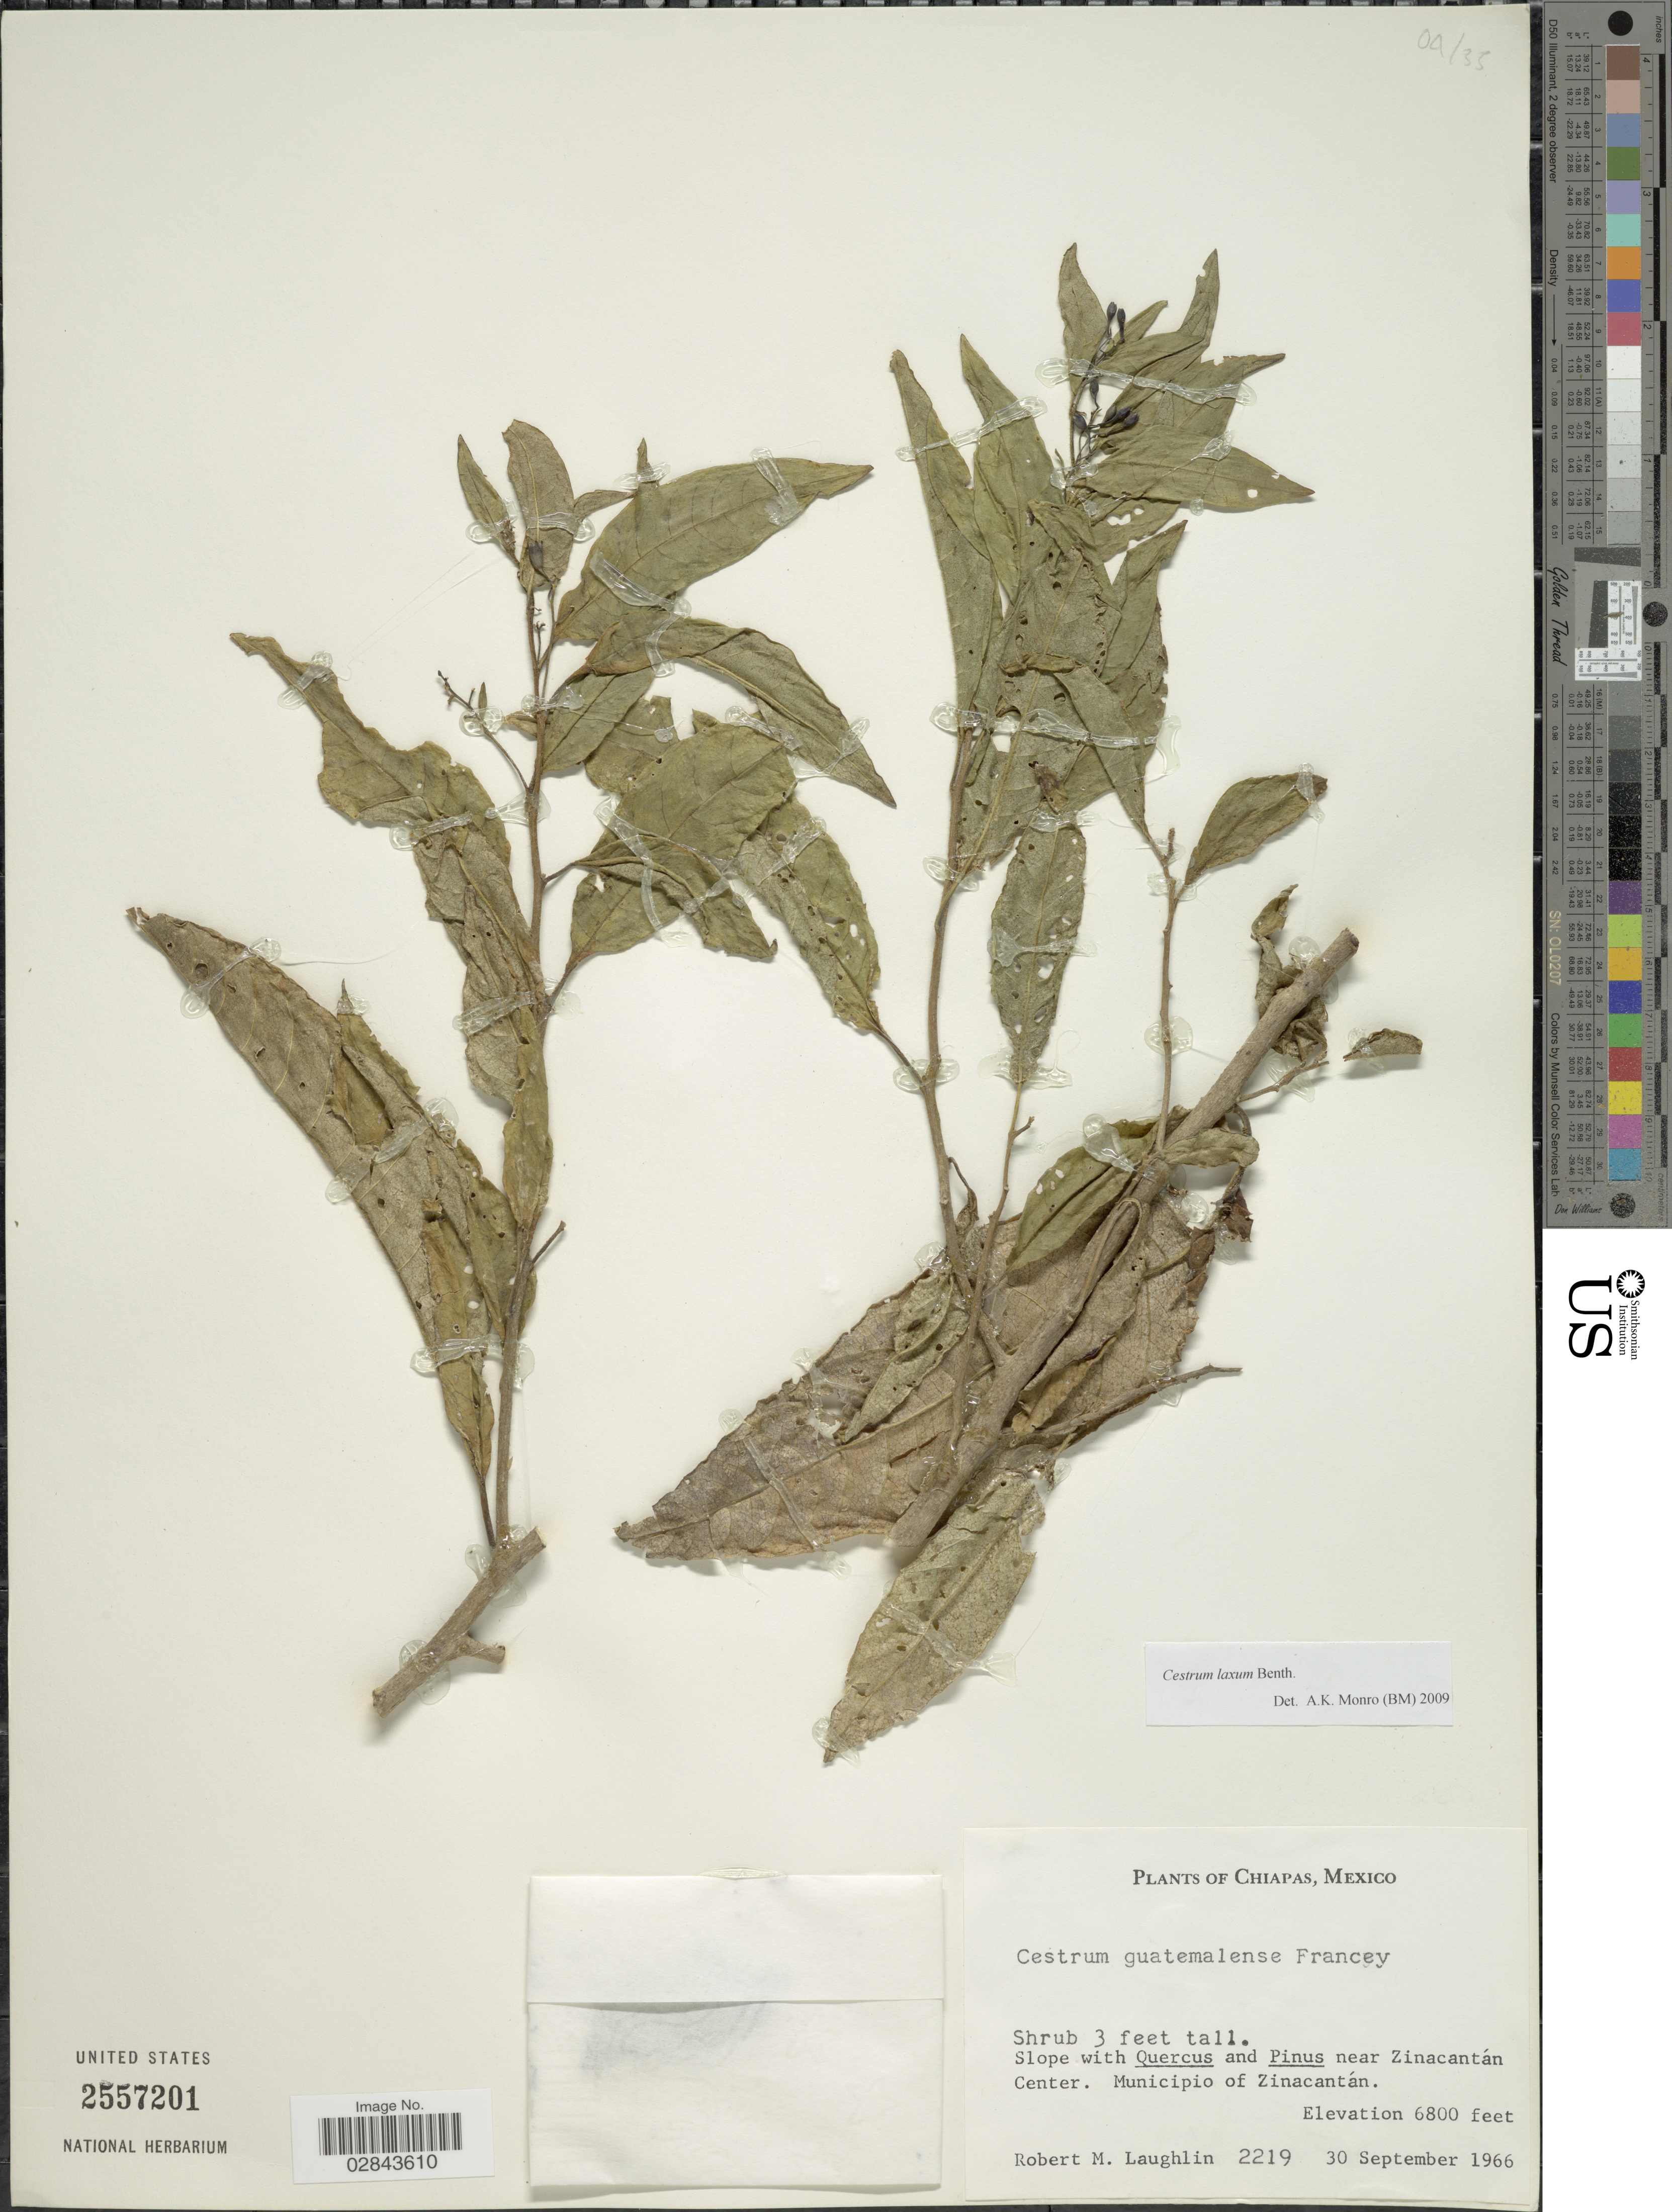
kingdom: Plantae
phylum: Tracheophyta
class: Magnoliopsida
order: Solanales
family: Solanaceae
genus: Cestrum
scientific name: Cestrum laxum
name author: Benth.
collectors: R. M. Laughlin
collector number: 2219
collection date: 1966-09-30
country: Mexico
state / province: Chiapas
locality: Near Zinacantán Center. Municipio of Zinacantán.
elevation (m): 2073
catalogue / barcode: US 2557201